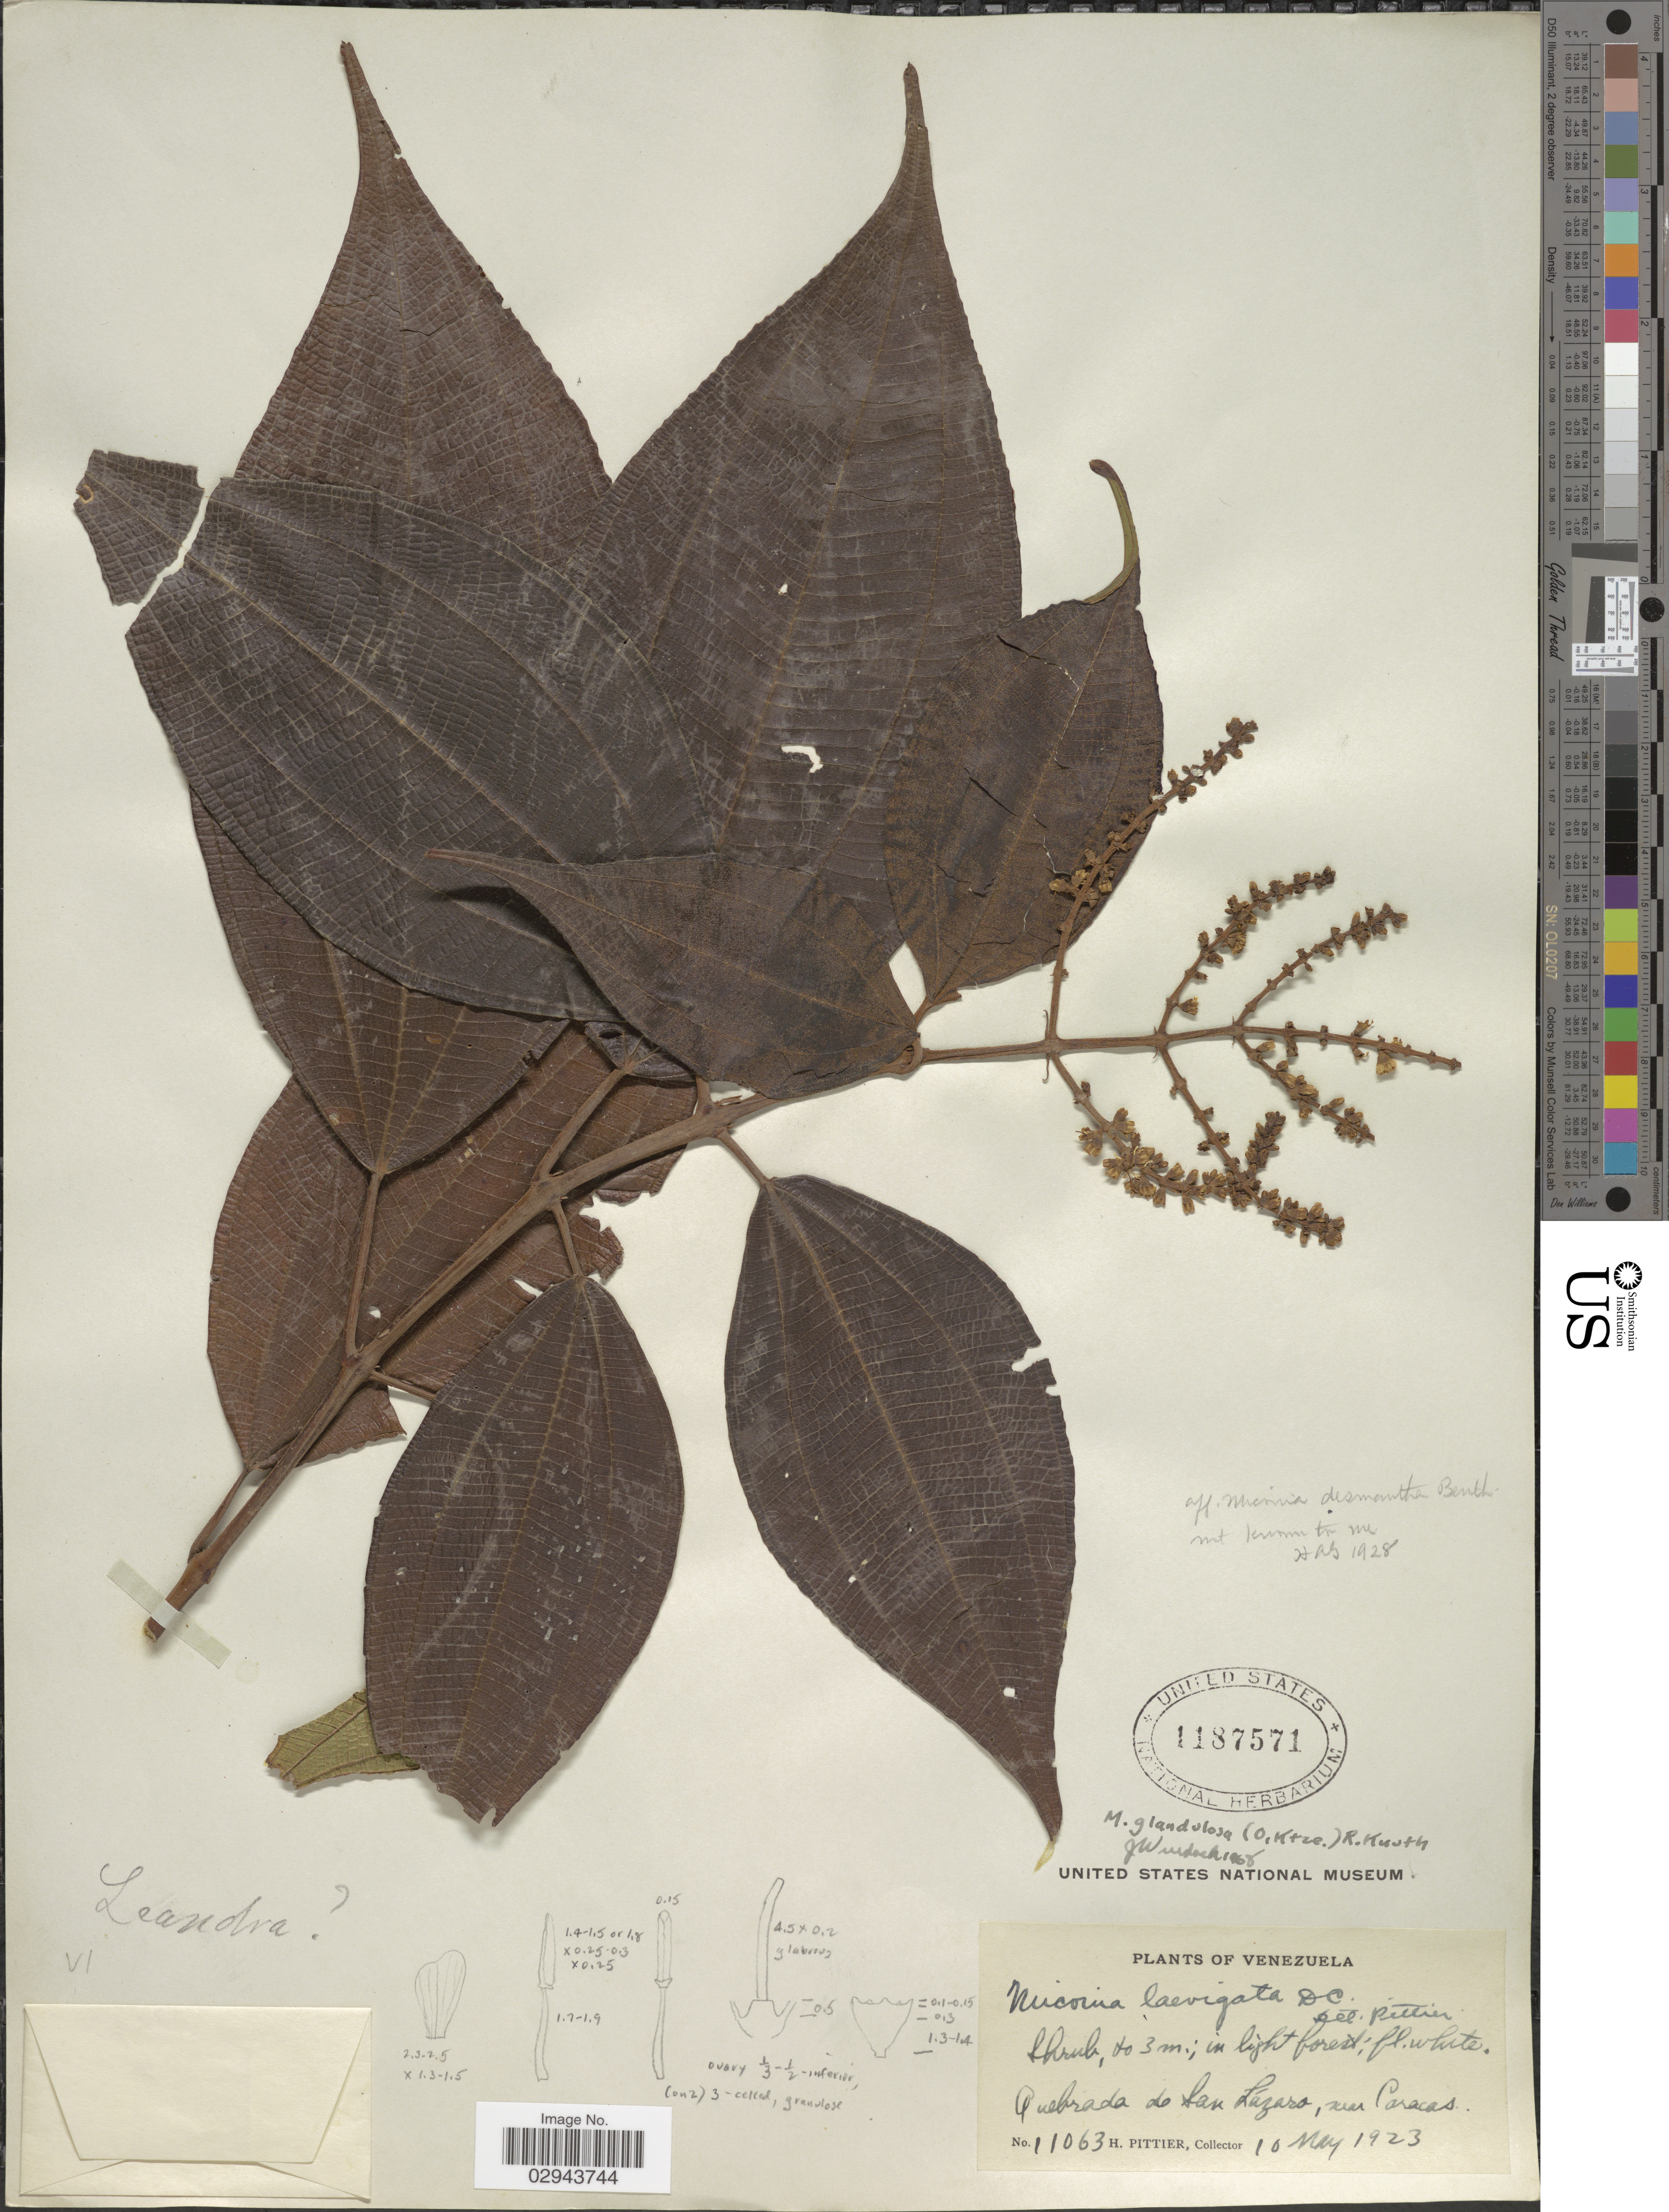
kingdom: Plantae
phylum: Tracheophyta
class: Magnoliopsida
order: Myrtales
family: Melastomataceae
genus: Miconia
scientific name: Miconia sylvatica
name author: (Schltdl.) Naudin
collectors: H. F. Pittier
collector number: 11063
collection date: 1923-05-10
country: Venezuela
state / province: Distrito Federal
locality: Quebrada de San Lázaro, near Caracas.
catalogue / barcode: US 1187571